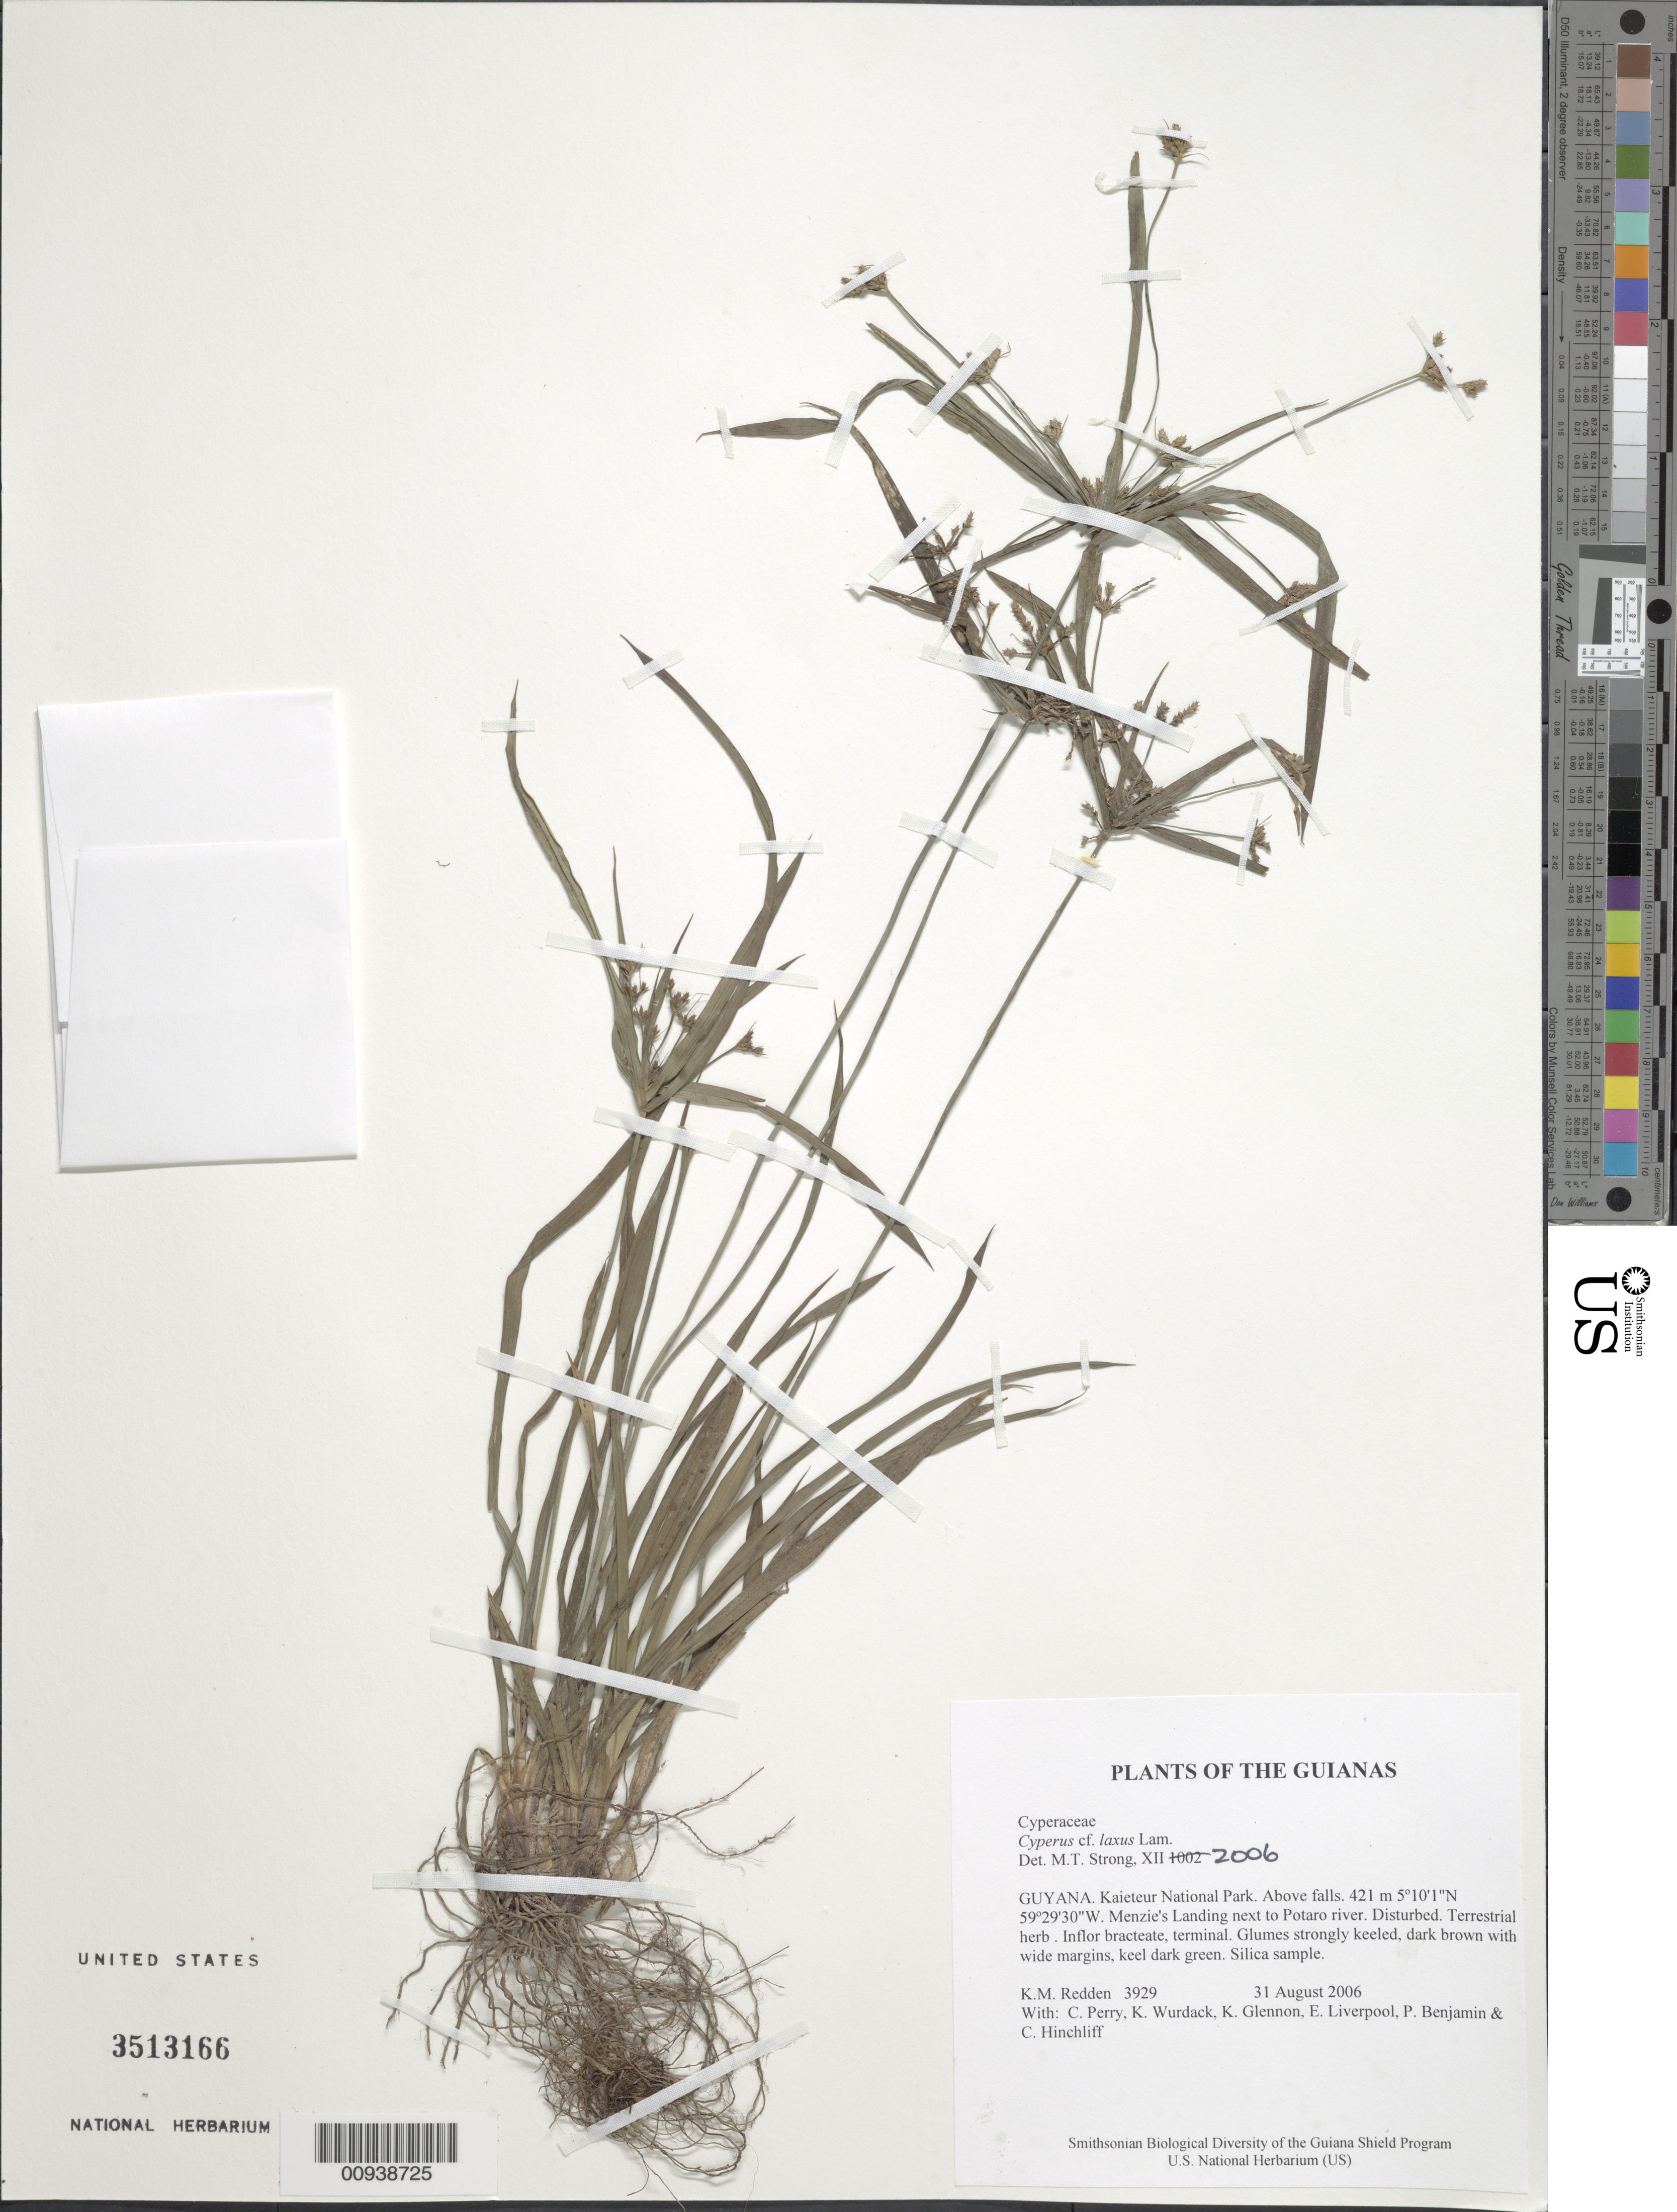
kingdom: Plantae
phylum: Tracheophyta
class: Liliopsida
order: Poales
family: Cyperaceae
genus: Cyperus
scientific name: Cyperus laxus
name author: Lam.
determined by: Strong, M. T., (US), Smithsonian Institution - National Museum of Natural History (UNITED STATES)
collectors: K. M. Redden, C. Perry, K. Wurdack, K. Glennon, E. Liverpool, P. Benjamin & C. E. Hinchliff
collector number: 3929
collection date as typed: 31 August 2006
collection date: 2006-08-31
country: Guyana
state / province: Potaro-Siparuni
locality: Kaieteur National Park. Above falls. Menzie's Landing next to Potaro river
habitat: Disturbed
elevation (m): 421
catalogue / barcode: US 3513166